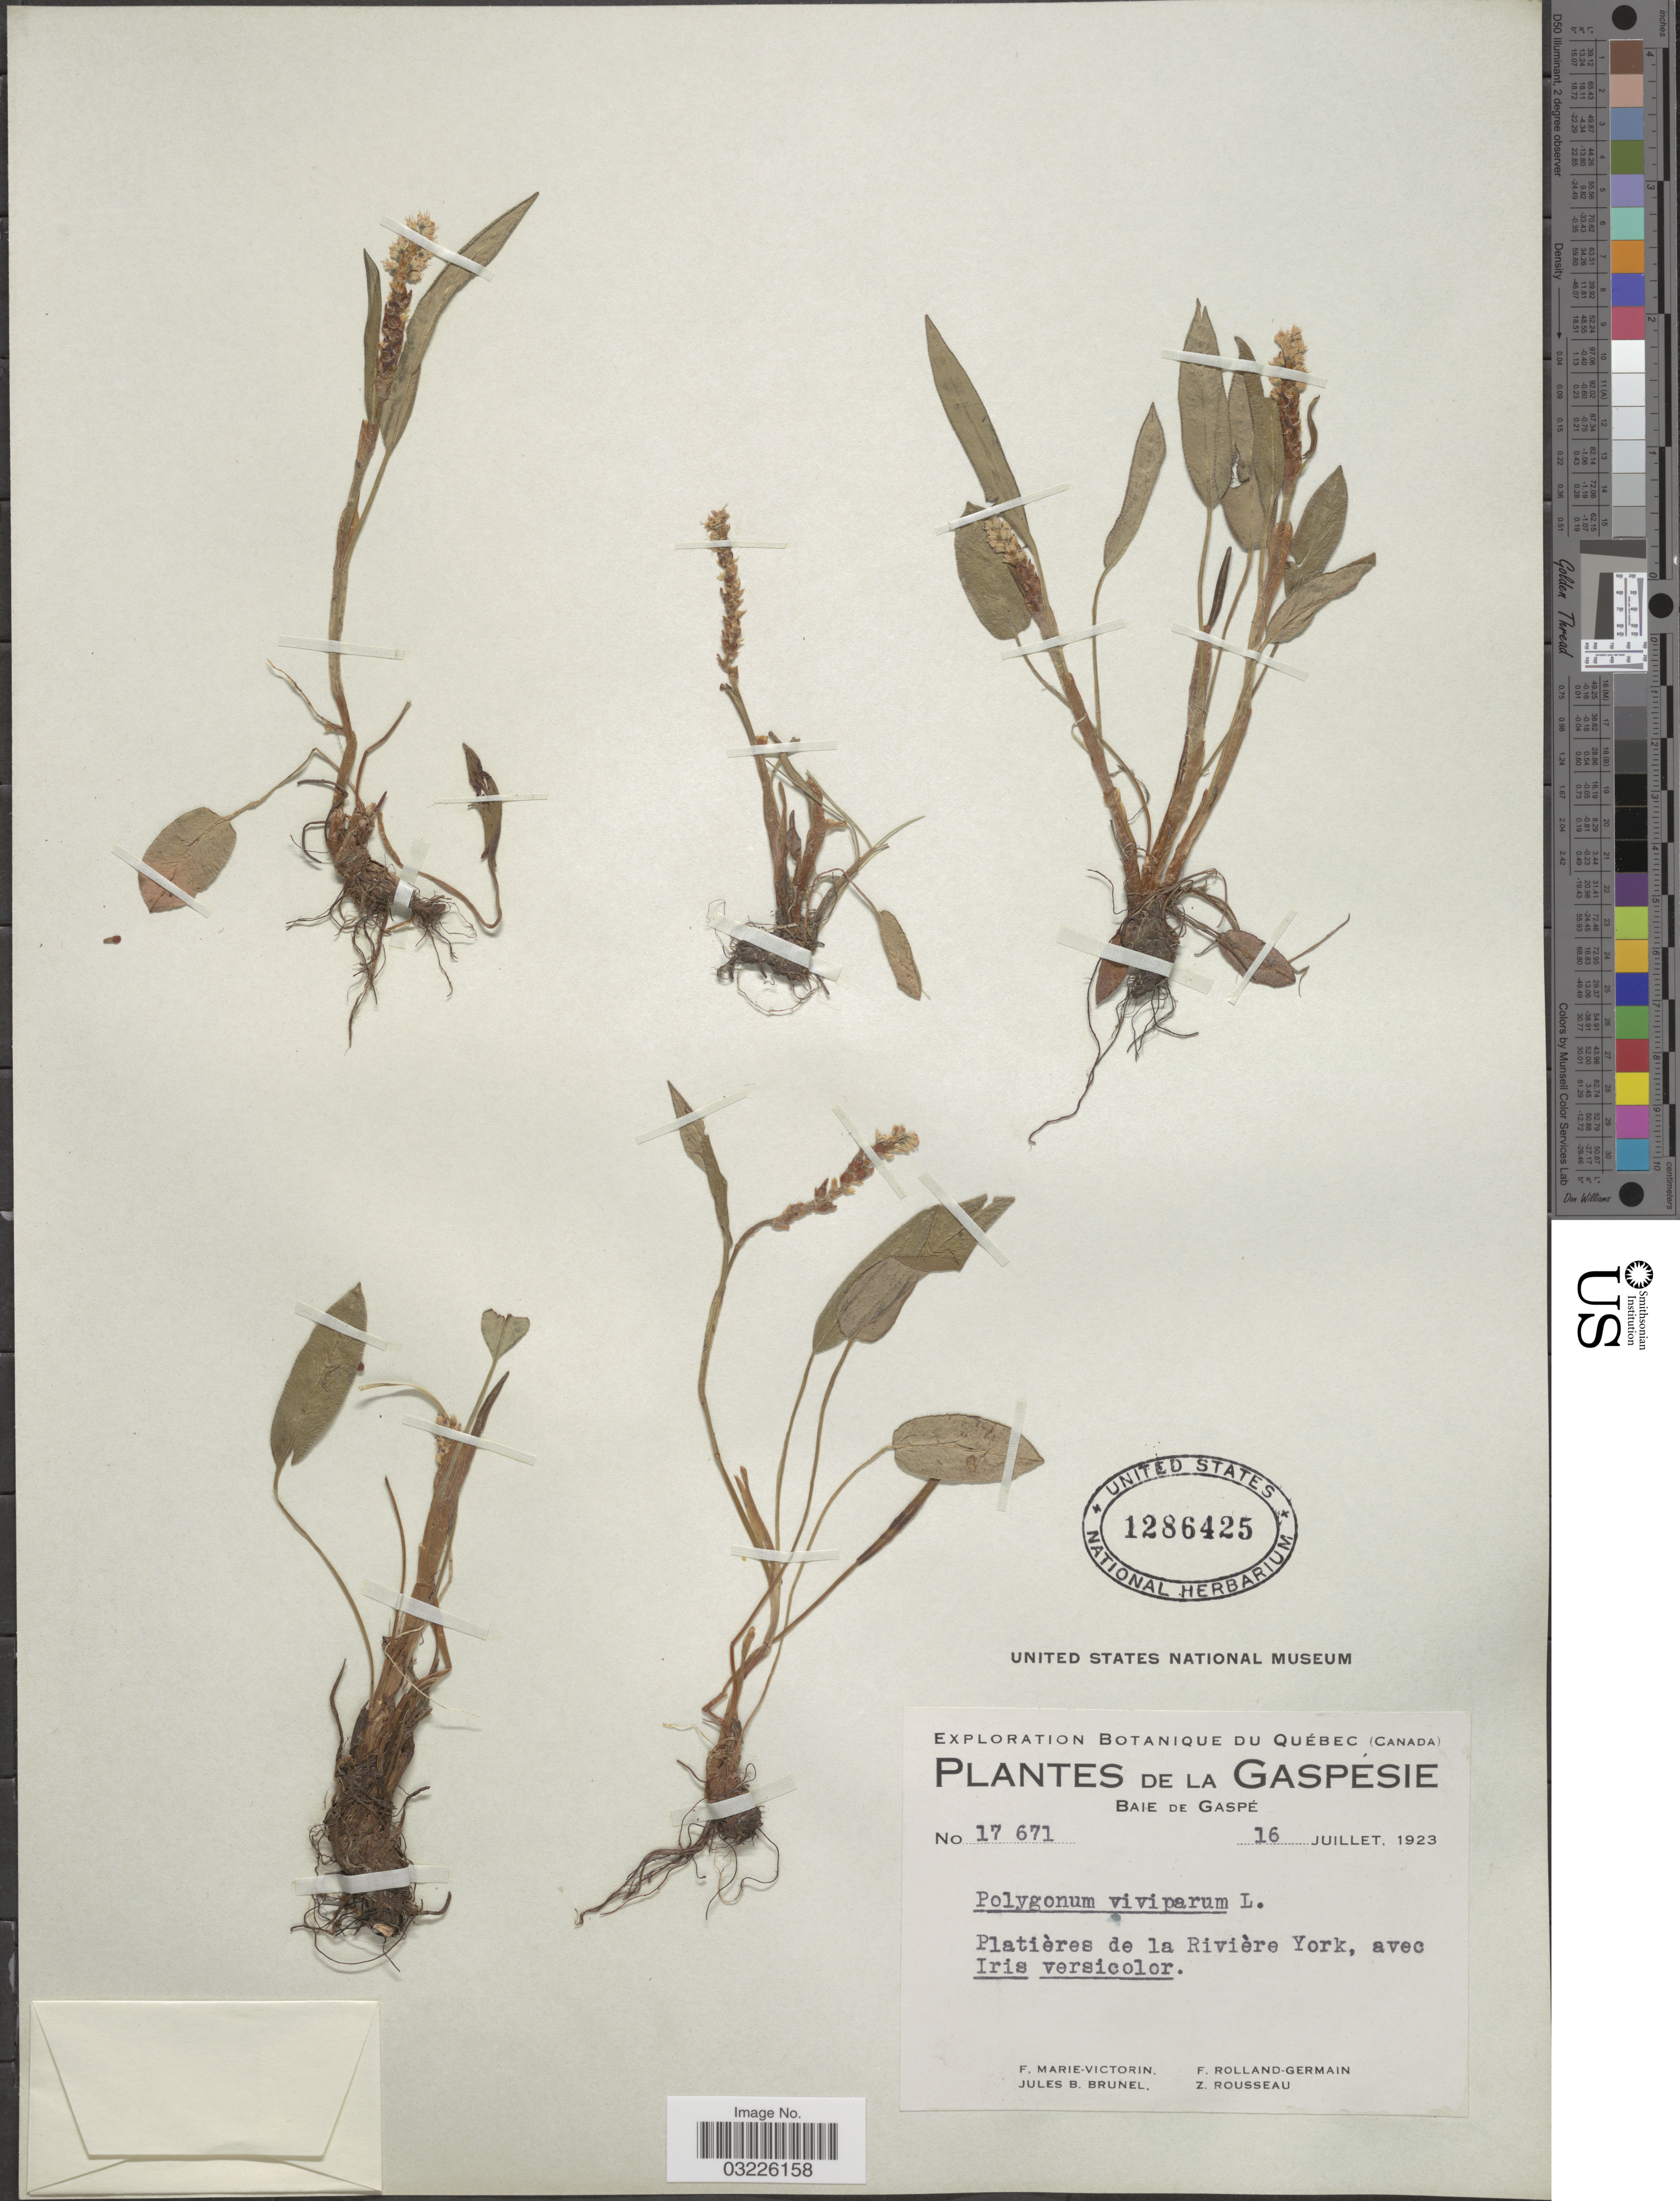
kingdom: Plantae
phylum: Tracheophyta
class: Magnoliopsida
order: Caryophyllales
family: Polygonaceae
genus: Bistorta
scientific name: Bistorta vivipara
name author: (L.) Delarbre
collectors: F. Marie-Victorin, Rolland-Germain, J. Brunel & Z. Rousseau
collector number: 17671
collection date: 1923-07-16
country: Canada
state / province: Quebec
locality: La Gaspésie. Baie de Gaspé. Platières de la Rivière York.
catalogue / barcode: US 1286425